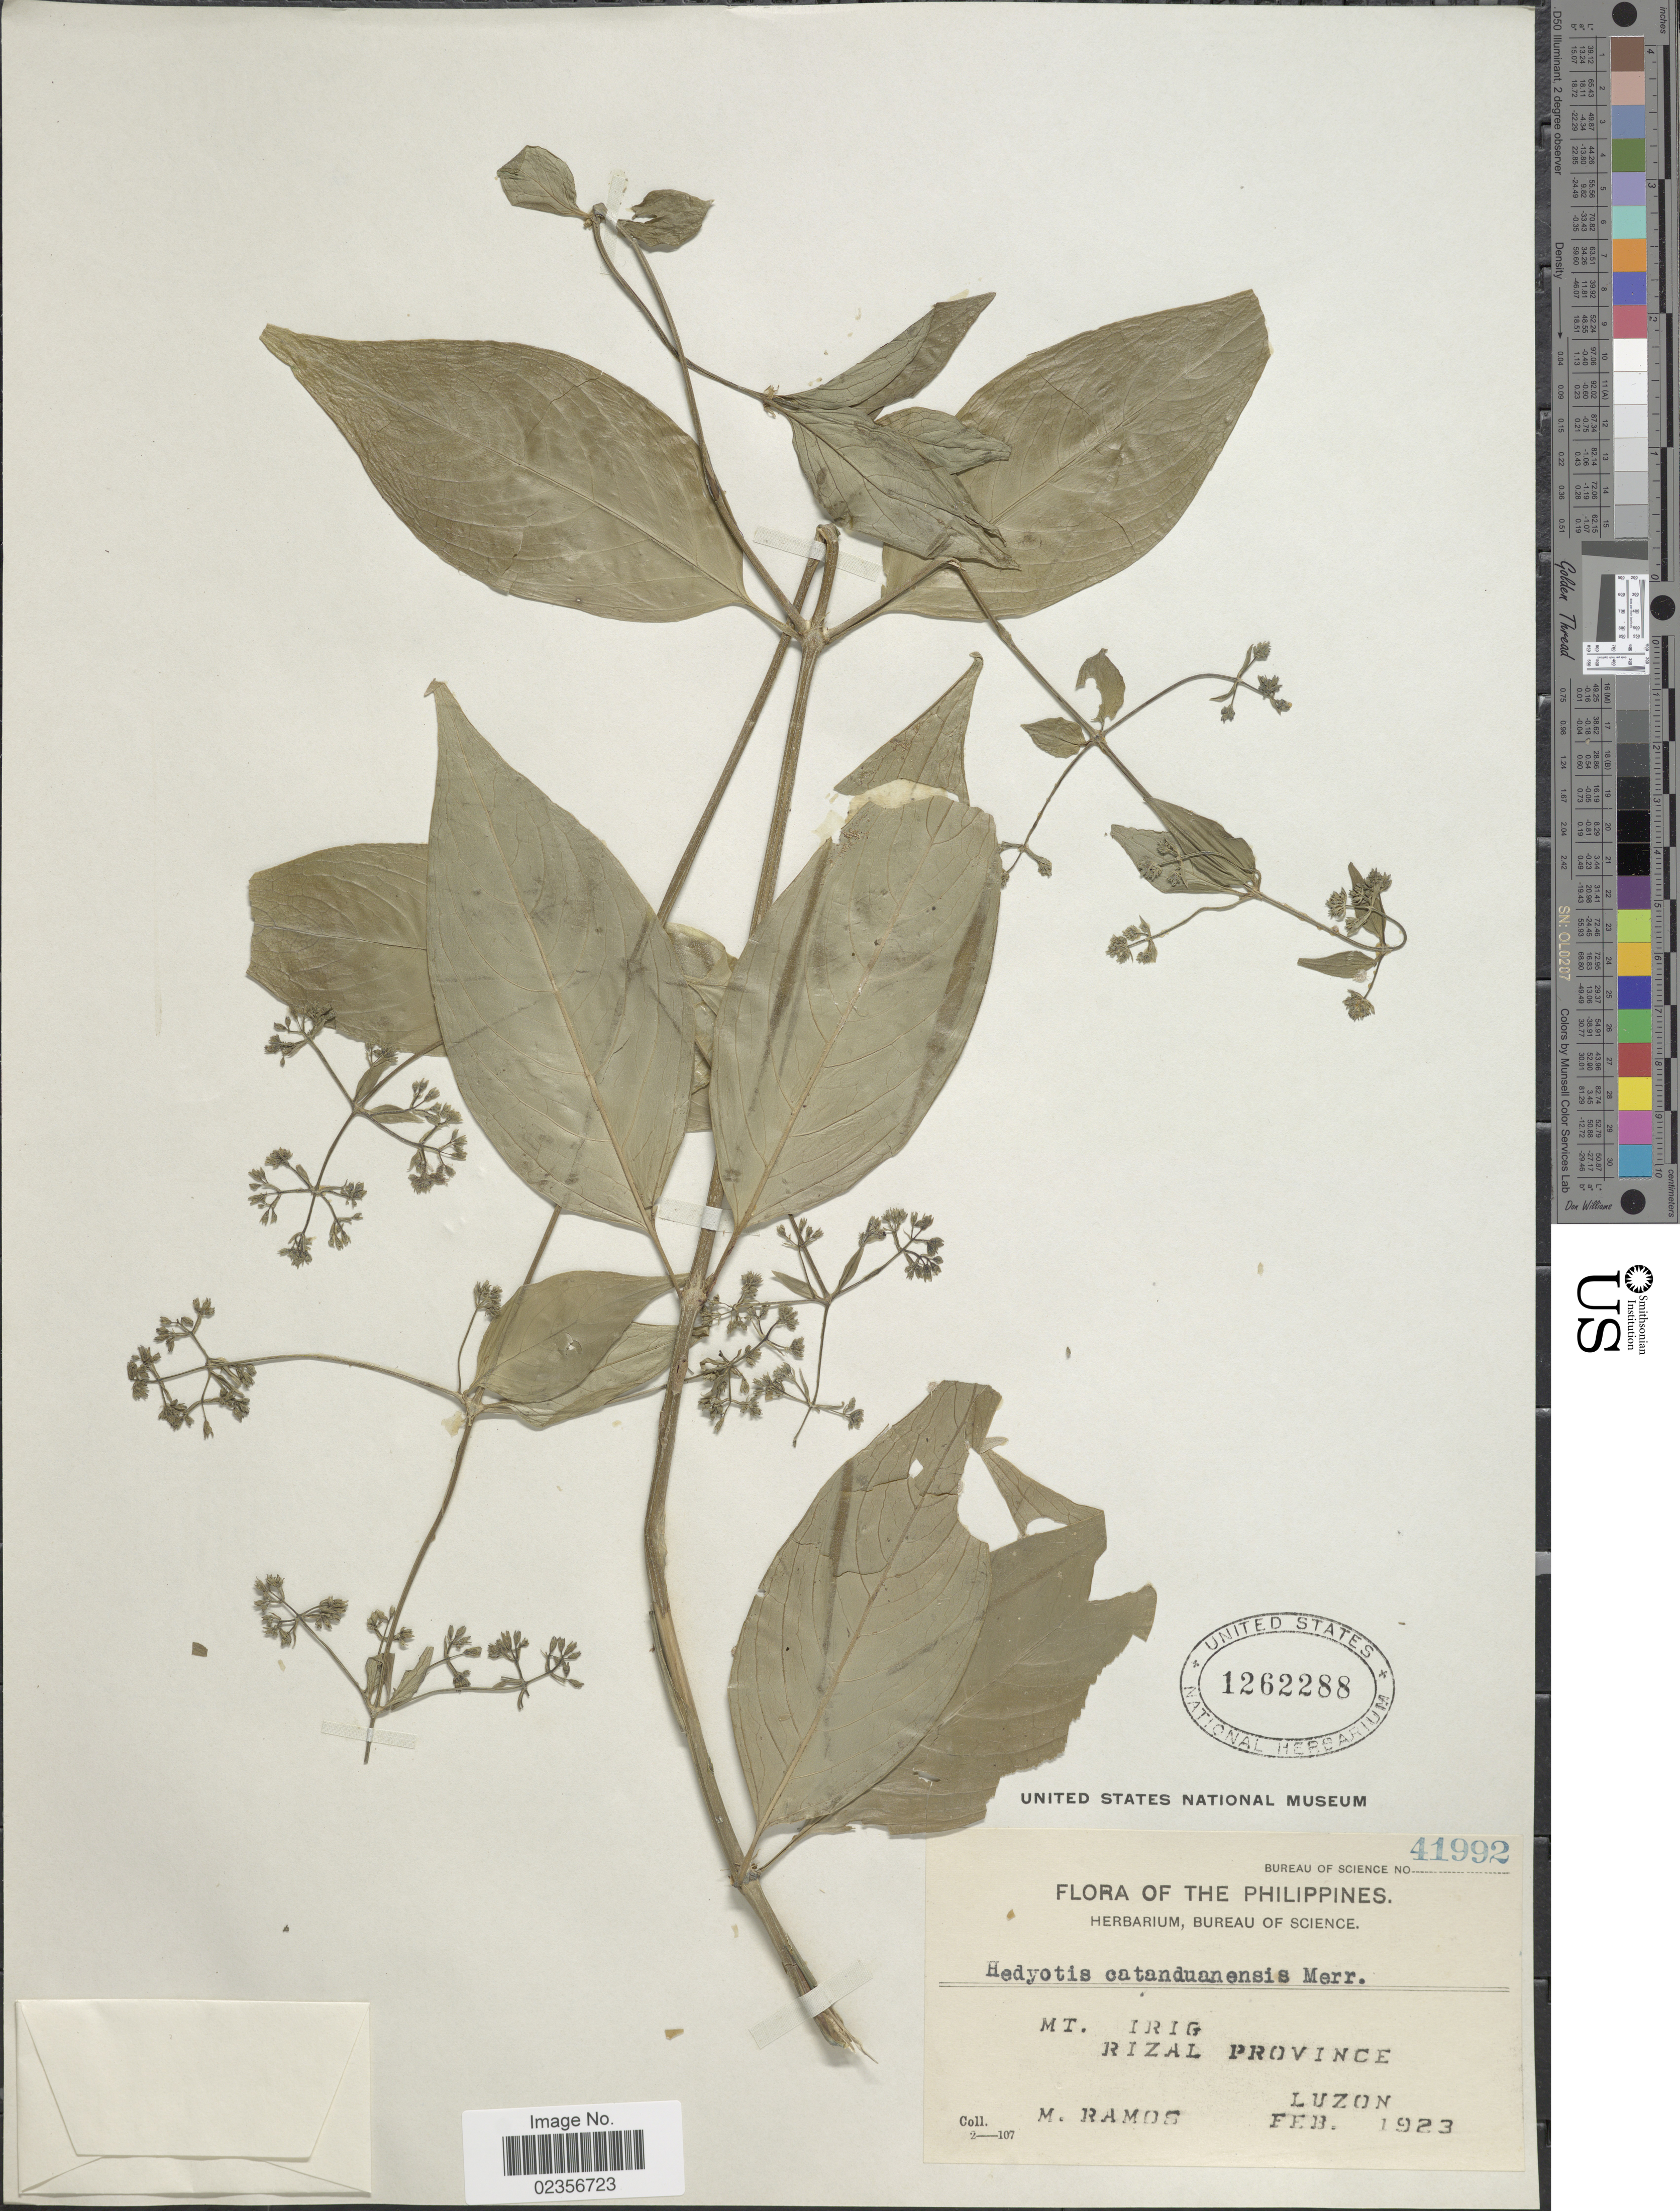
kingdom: Plantae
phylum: Tracheophyta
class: Magnoliopsida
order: Gentianales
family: Rubiaceae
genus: Hedyotis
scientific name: Hedyotis catanduanensis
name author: Merr.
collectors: M. Ramos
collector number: Bureau of Science 41992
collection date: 1923-02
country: Philippines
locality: Mt. Irig Rizal Province Luzon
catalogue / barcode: US 1262288